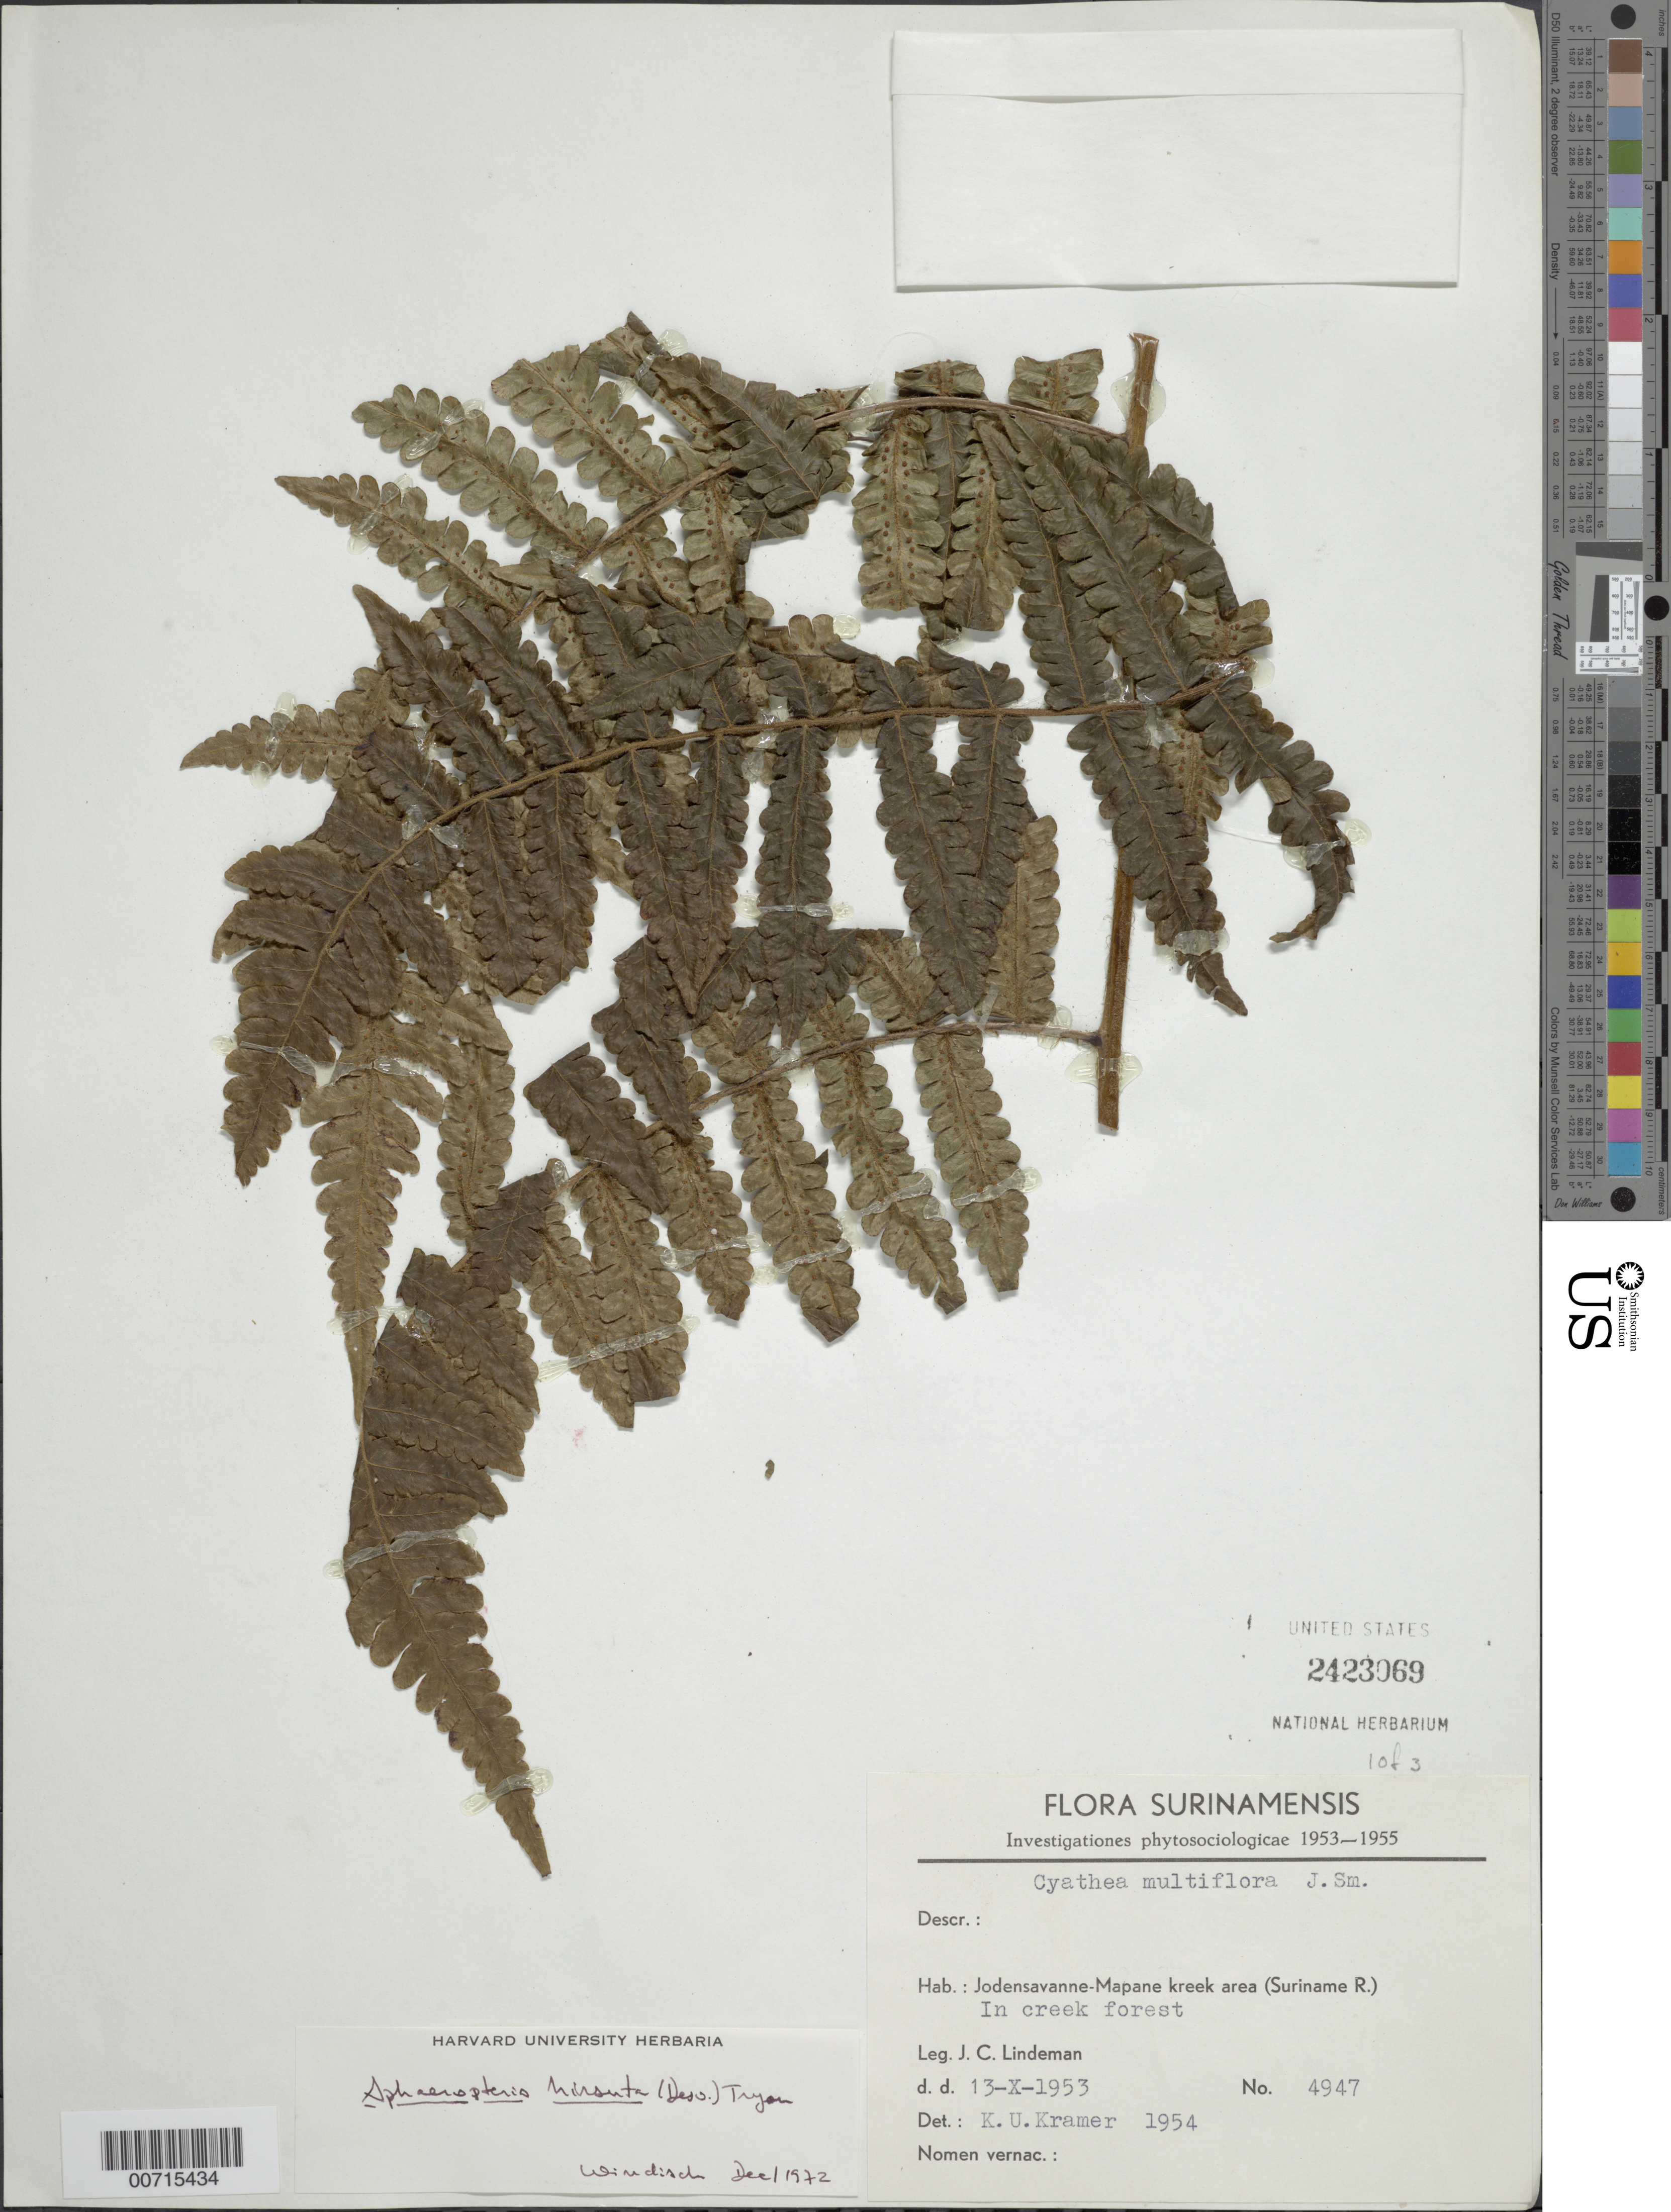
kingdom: Plantae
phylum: Tracheophyta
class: Polypodiopsida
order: Cyatheales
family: Cyatheaceae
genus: Cyathea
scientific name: Cyathea surinamensis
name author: (Miq.) Domin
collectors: J. C. Lindeman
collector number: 4947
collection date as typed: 13-Oct-53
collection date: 1953-10-13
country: Suriname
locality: Jodensavanne-Mapane kreek area (Suriname River)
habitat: Creek forest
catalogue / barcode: US 2423069